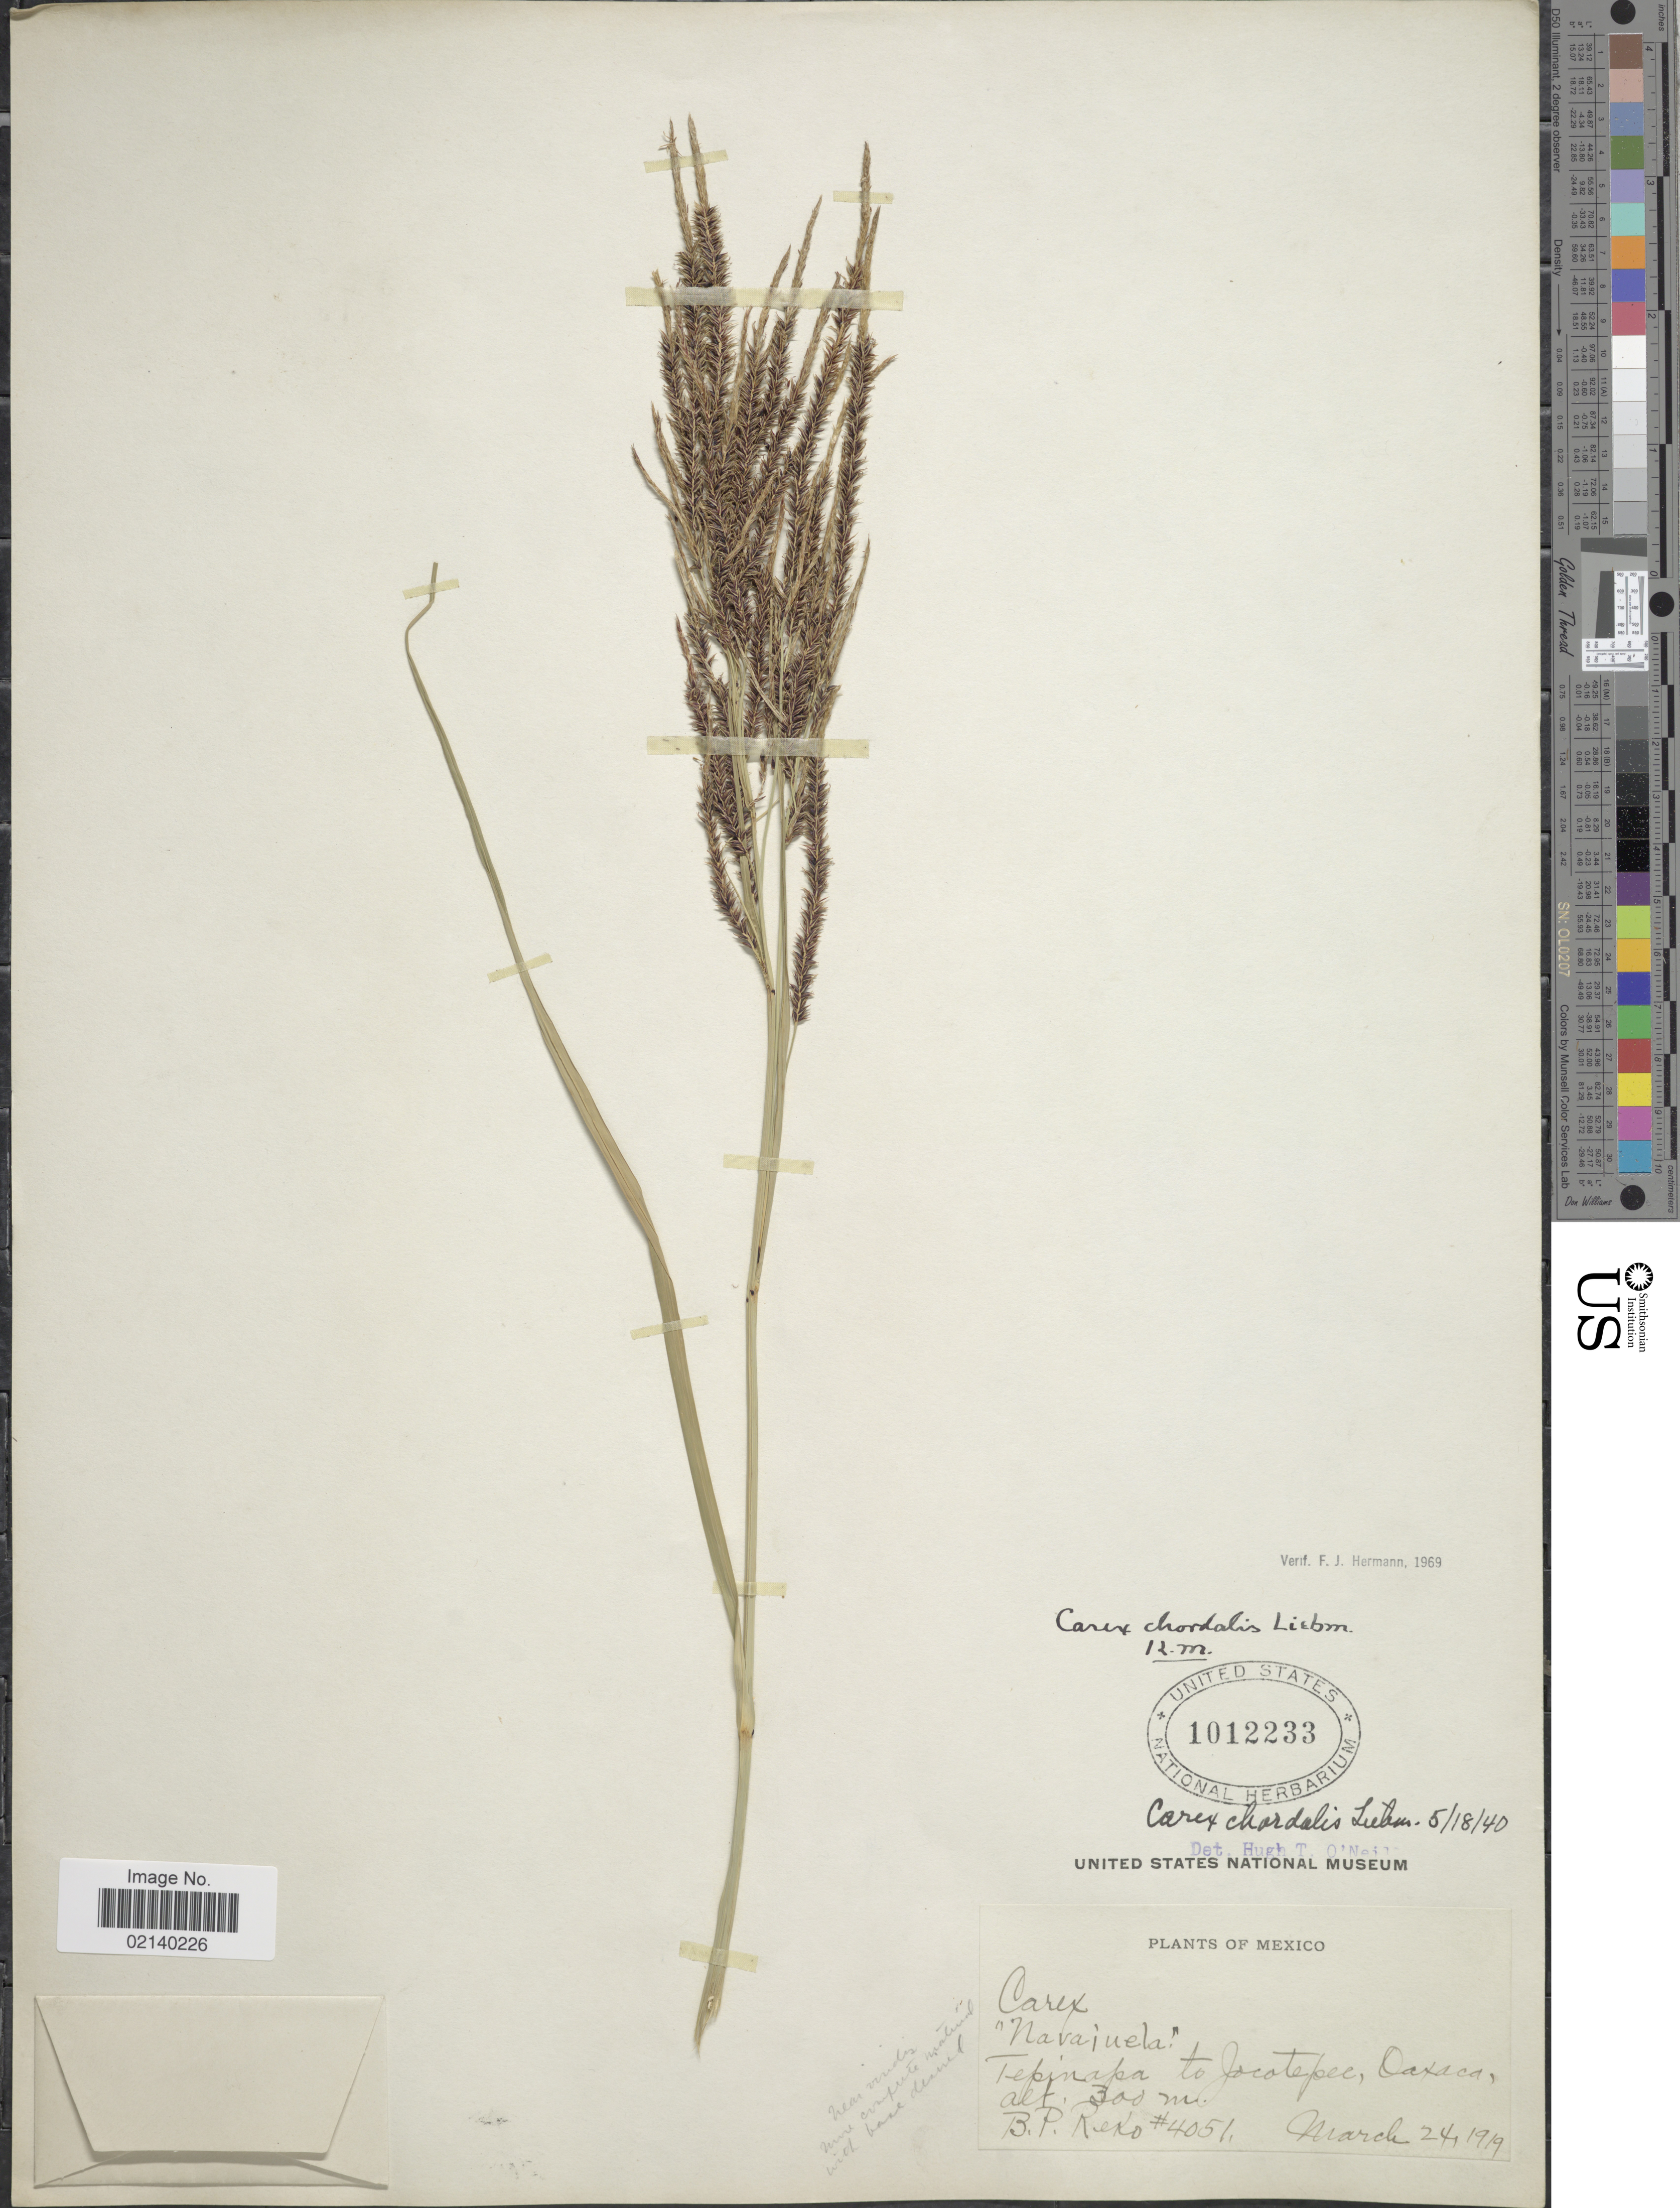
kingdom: Plantae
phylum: Tracheophyta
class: Liliopsida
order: Poales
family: Cyperaceae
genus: Carex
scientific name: Carex chordalis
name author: Liebm.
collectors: B. P. Reko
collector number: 4051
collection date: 1919-03-24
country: Mexico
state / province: Oaxaca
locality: Tepinapa to Jocotepec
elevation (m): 300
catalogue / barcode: US 1012233